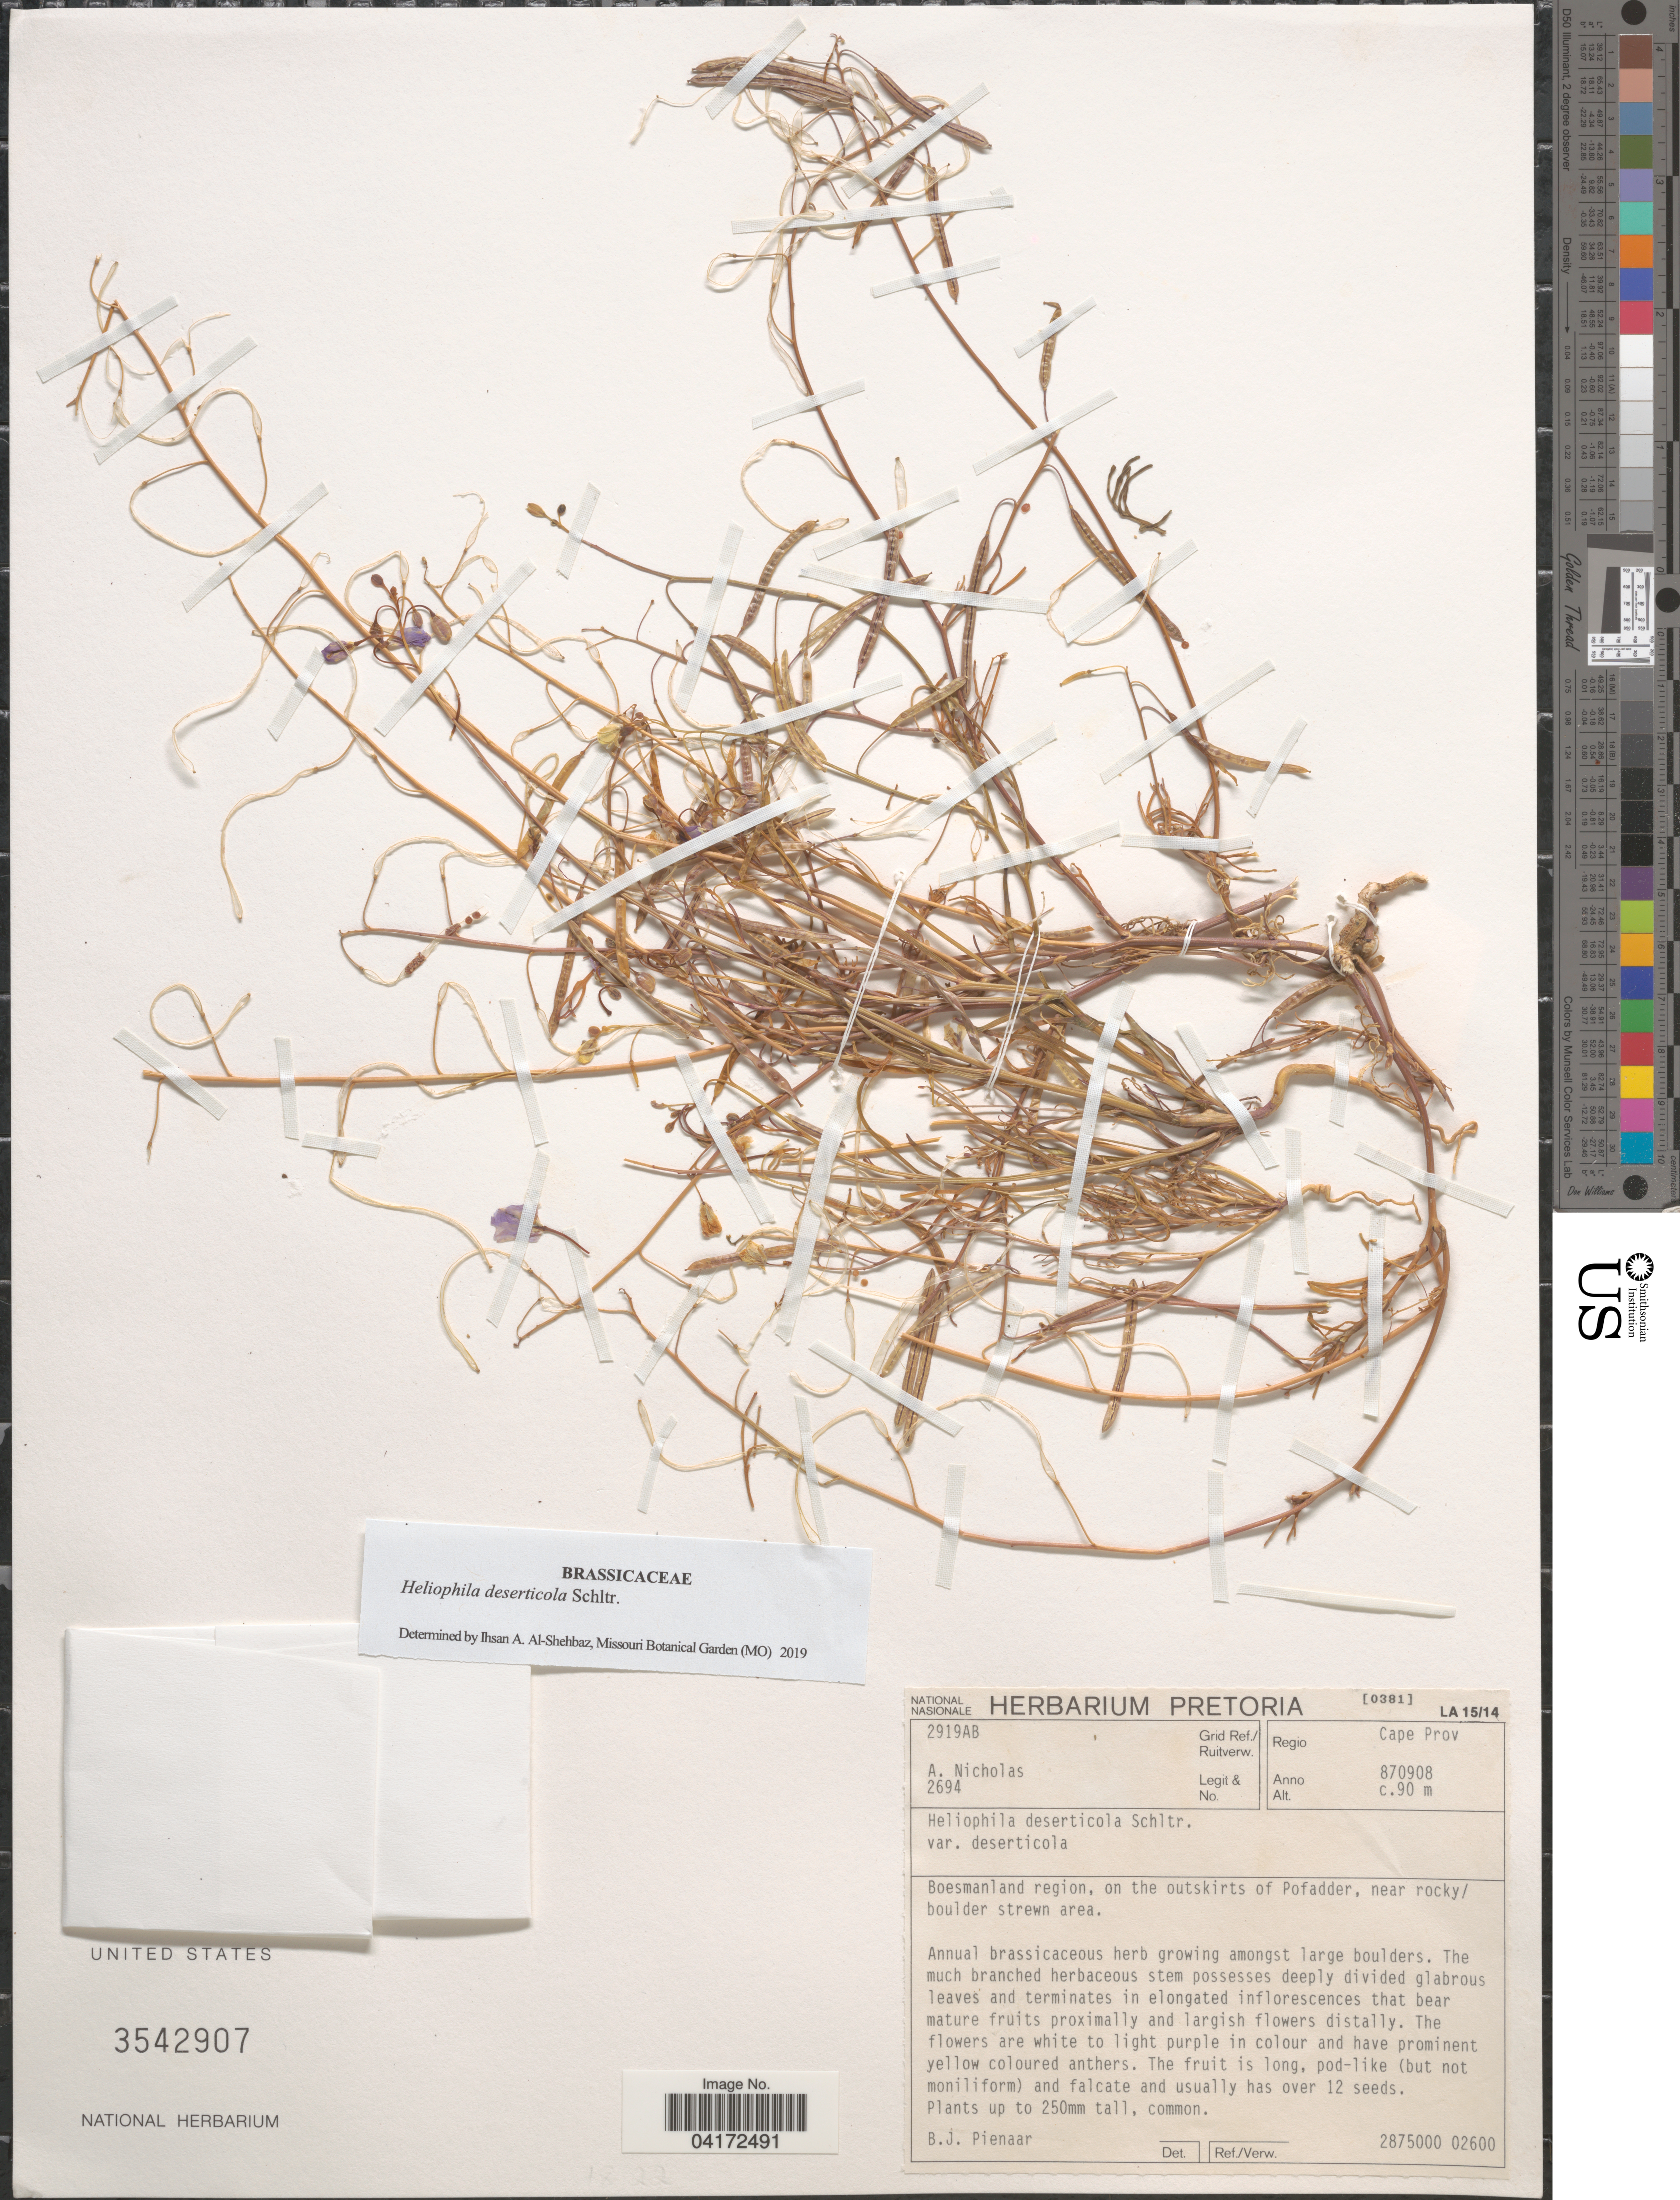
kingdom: Plantae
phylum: Tracheophyta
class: Magnoliopsida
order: Brassicales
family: Brassicaceae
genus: Heliophila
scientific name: Heliophila deserticola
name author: Schltr.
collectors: A. Nicholas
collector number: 2694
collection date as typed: Transcribed d/m/y: 8/9/87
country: South Africa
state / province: Northern Cape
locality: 2919AB Grid Ref./Ruitverw. Regio Cape Prov. Boesmanland region, on the outskirts of Pofadder.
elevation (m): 90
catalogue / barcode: US 3542907